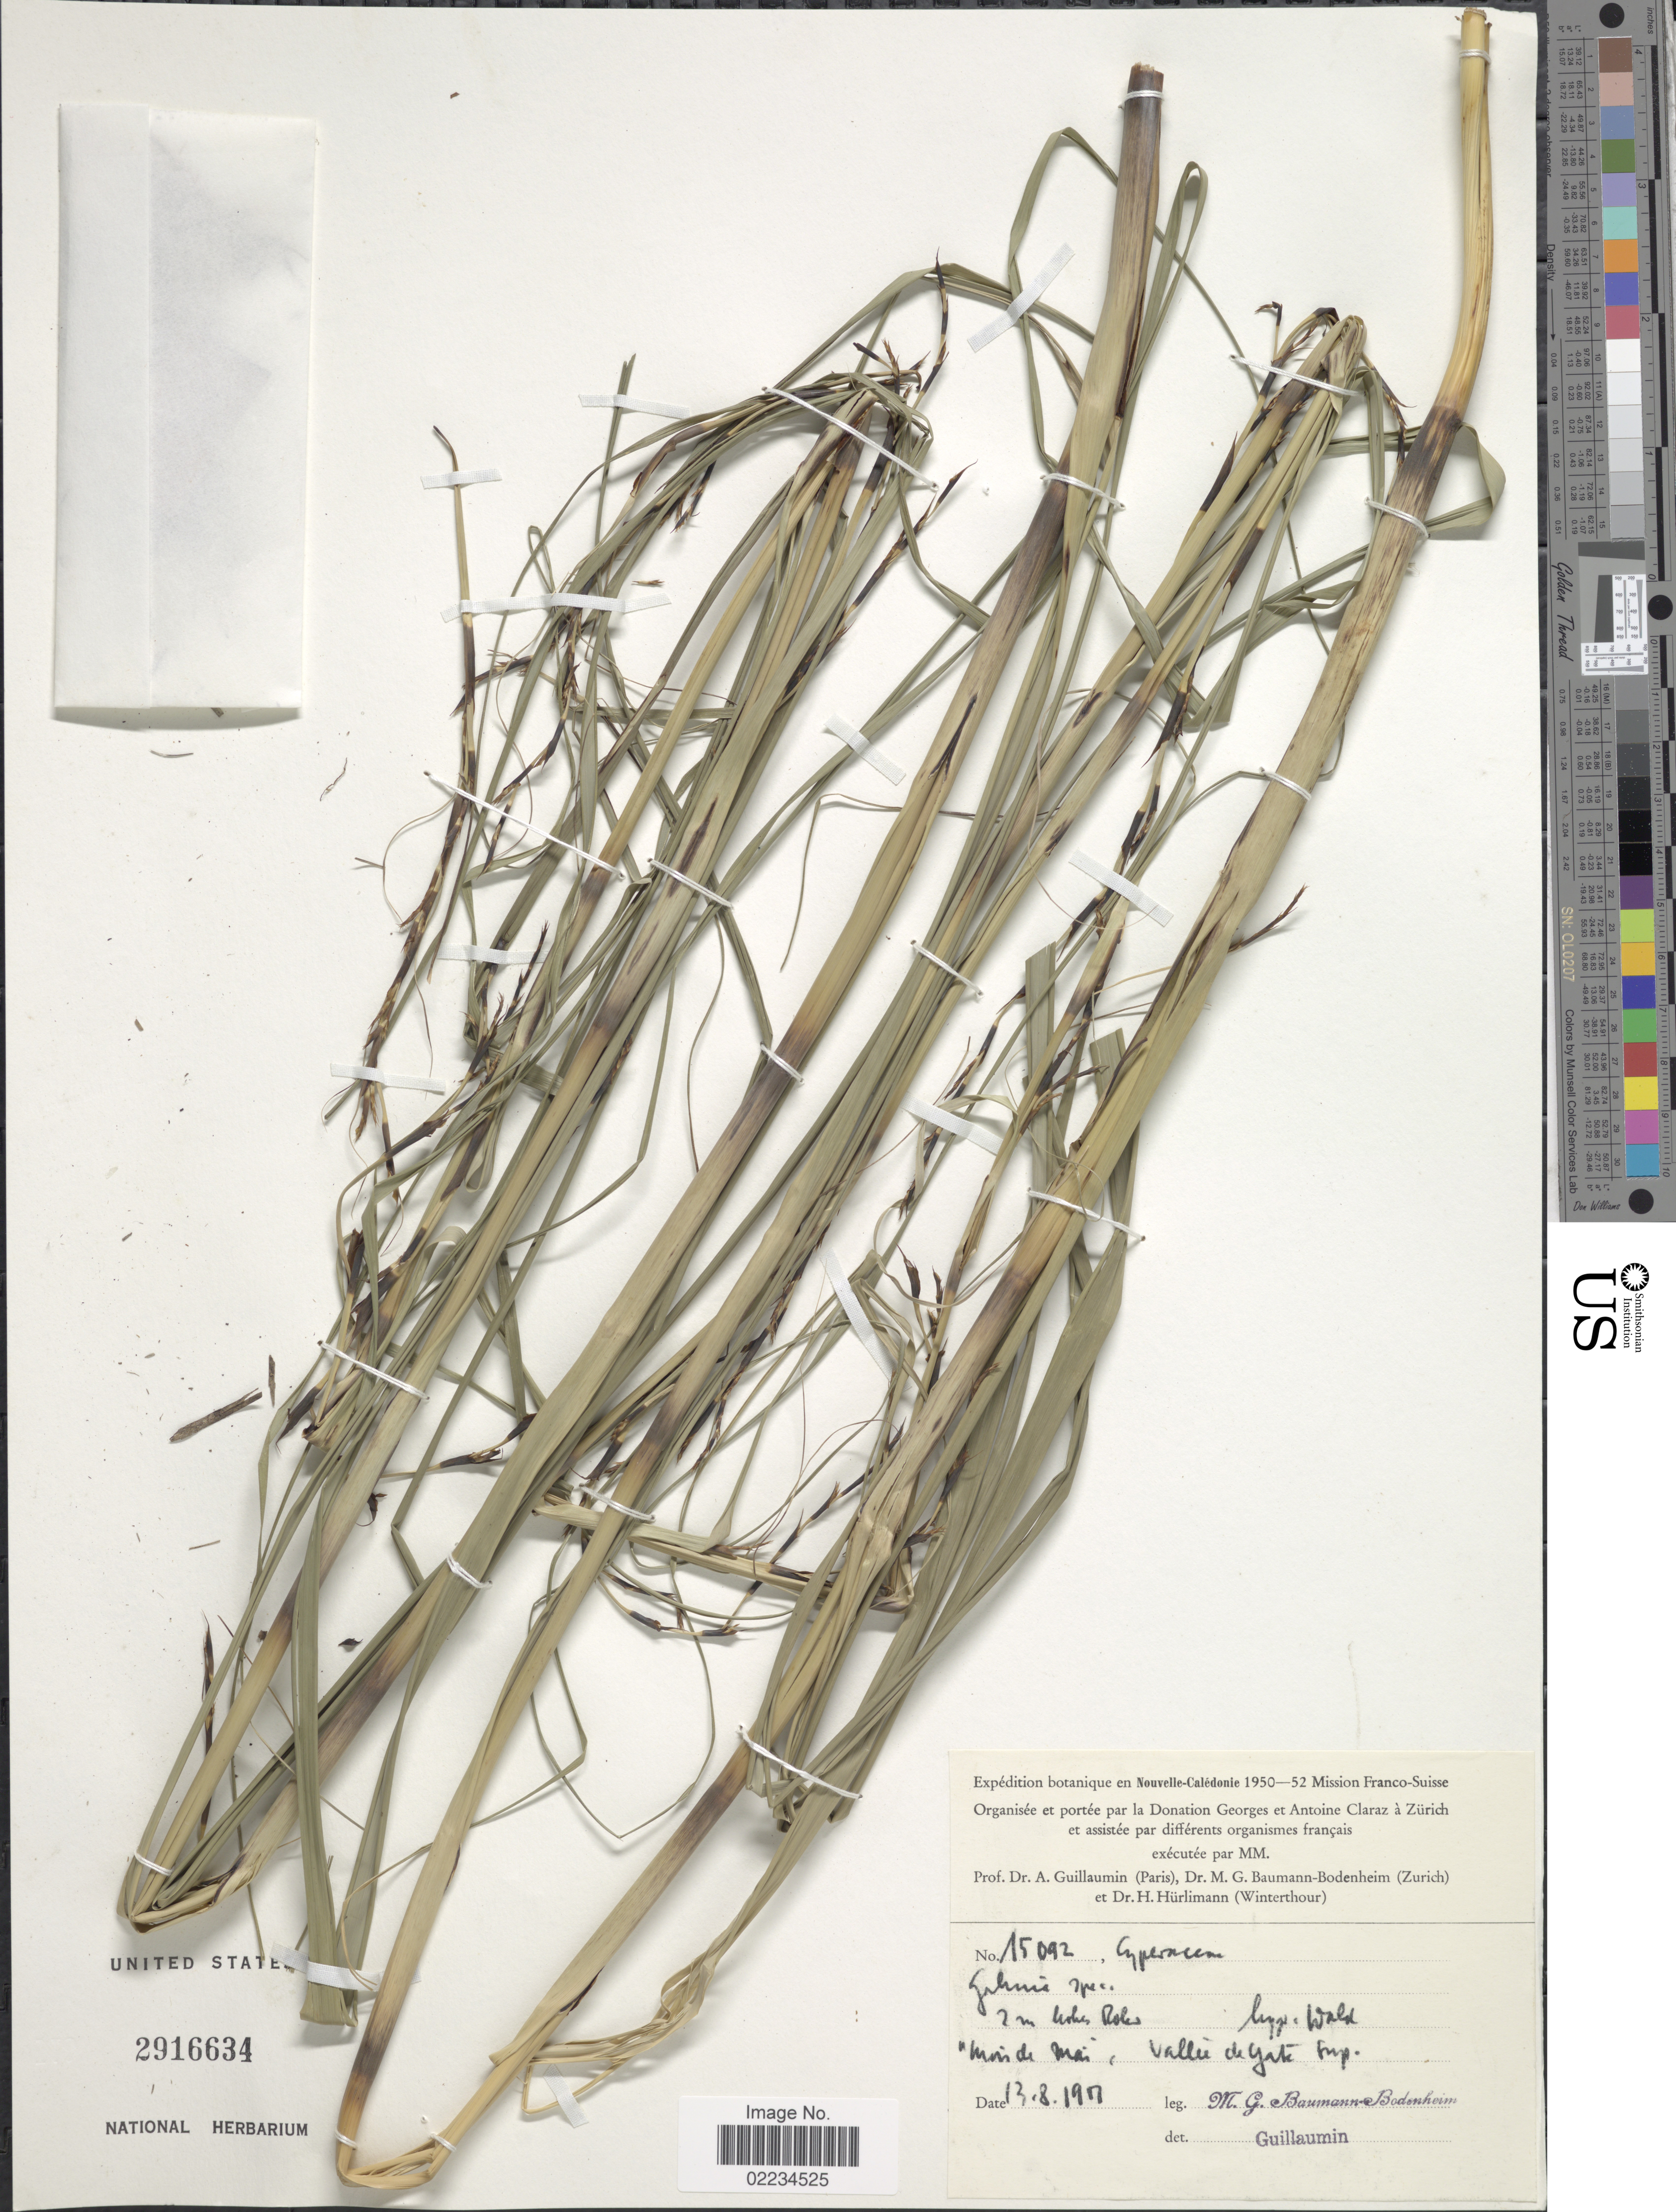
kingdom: Plantae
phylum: Tracheophyta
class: Liliopsida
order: Poales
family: Cyperaceae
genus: Gahnia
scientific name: Gahnia sp.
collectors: M. G. Baumann-Bodenheim, A. Guillaumin & H. Hürlimann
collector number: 15092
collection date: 1951-08-13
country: New Caledonia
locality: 'Mais de Mai', Vallée de Yaté sup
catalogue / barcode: US 2916634